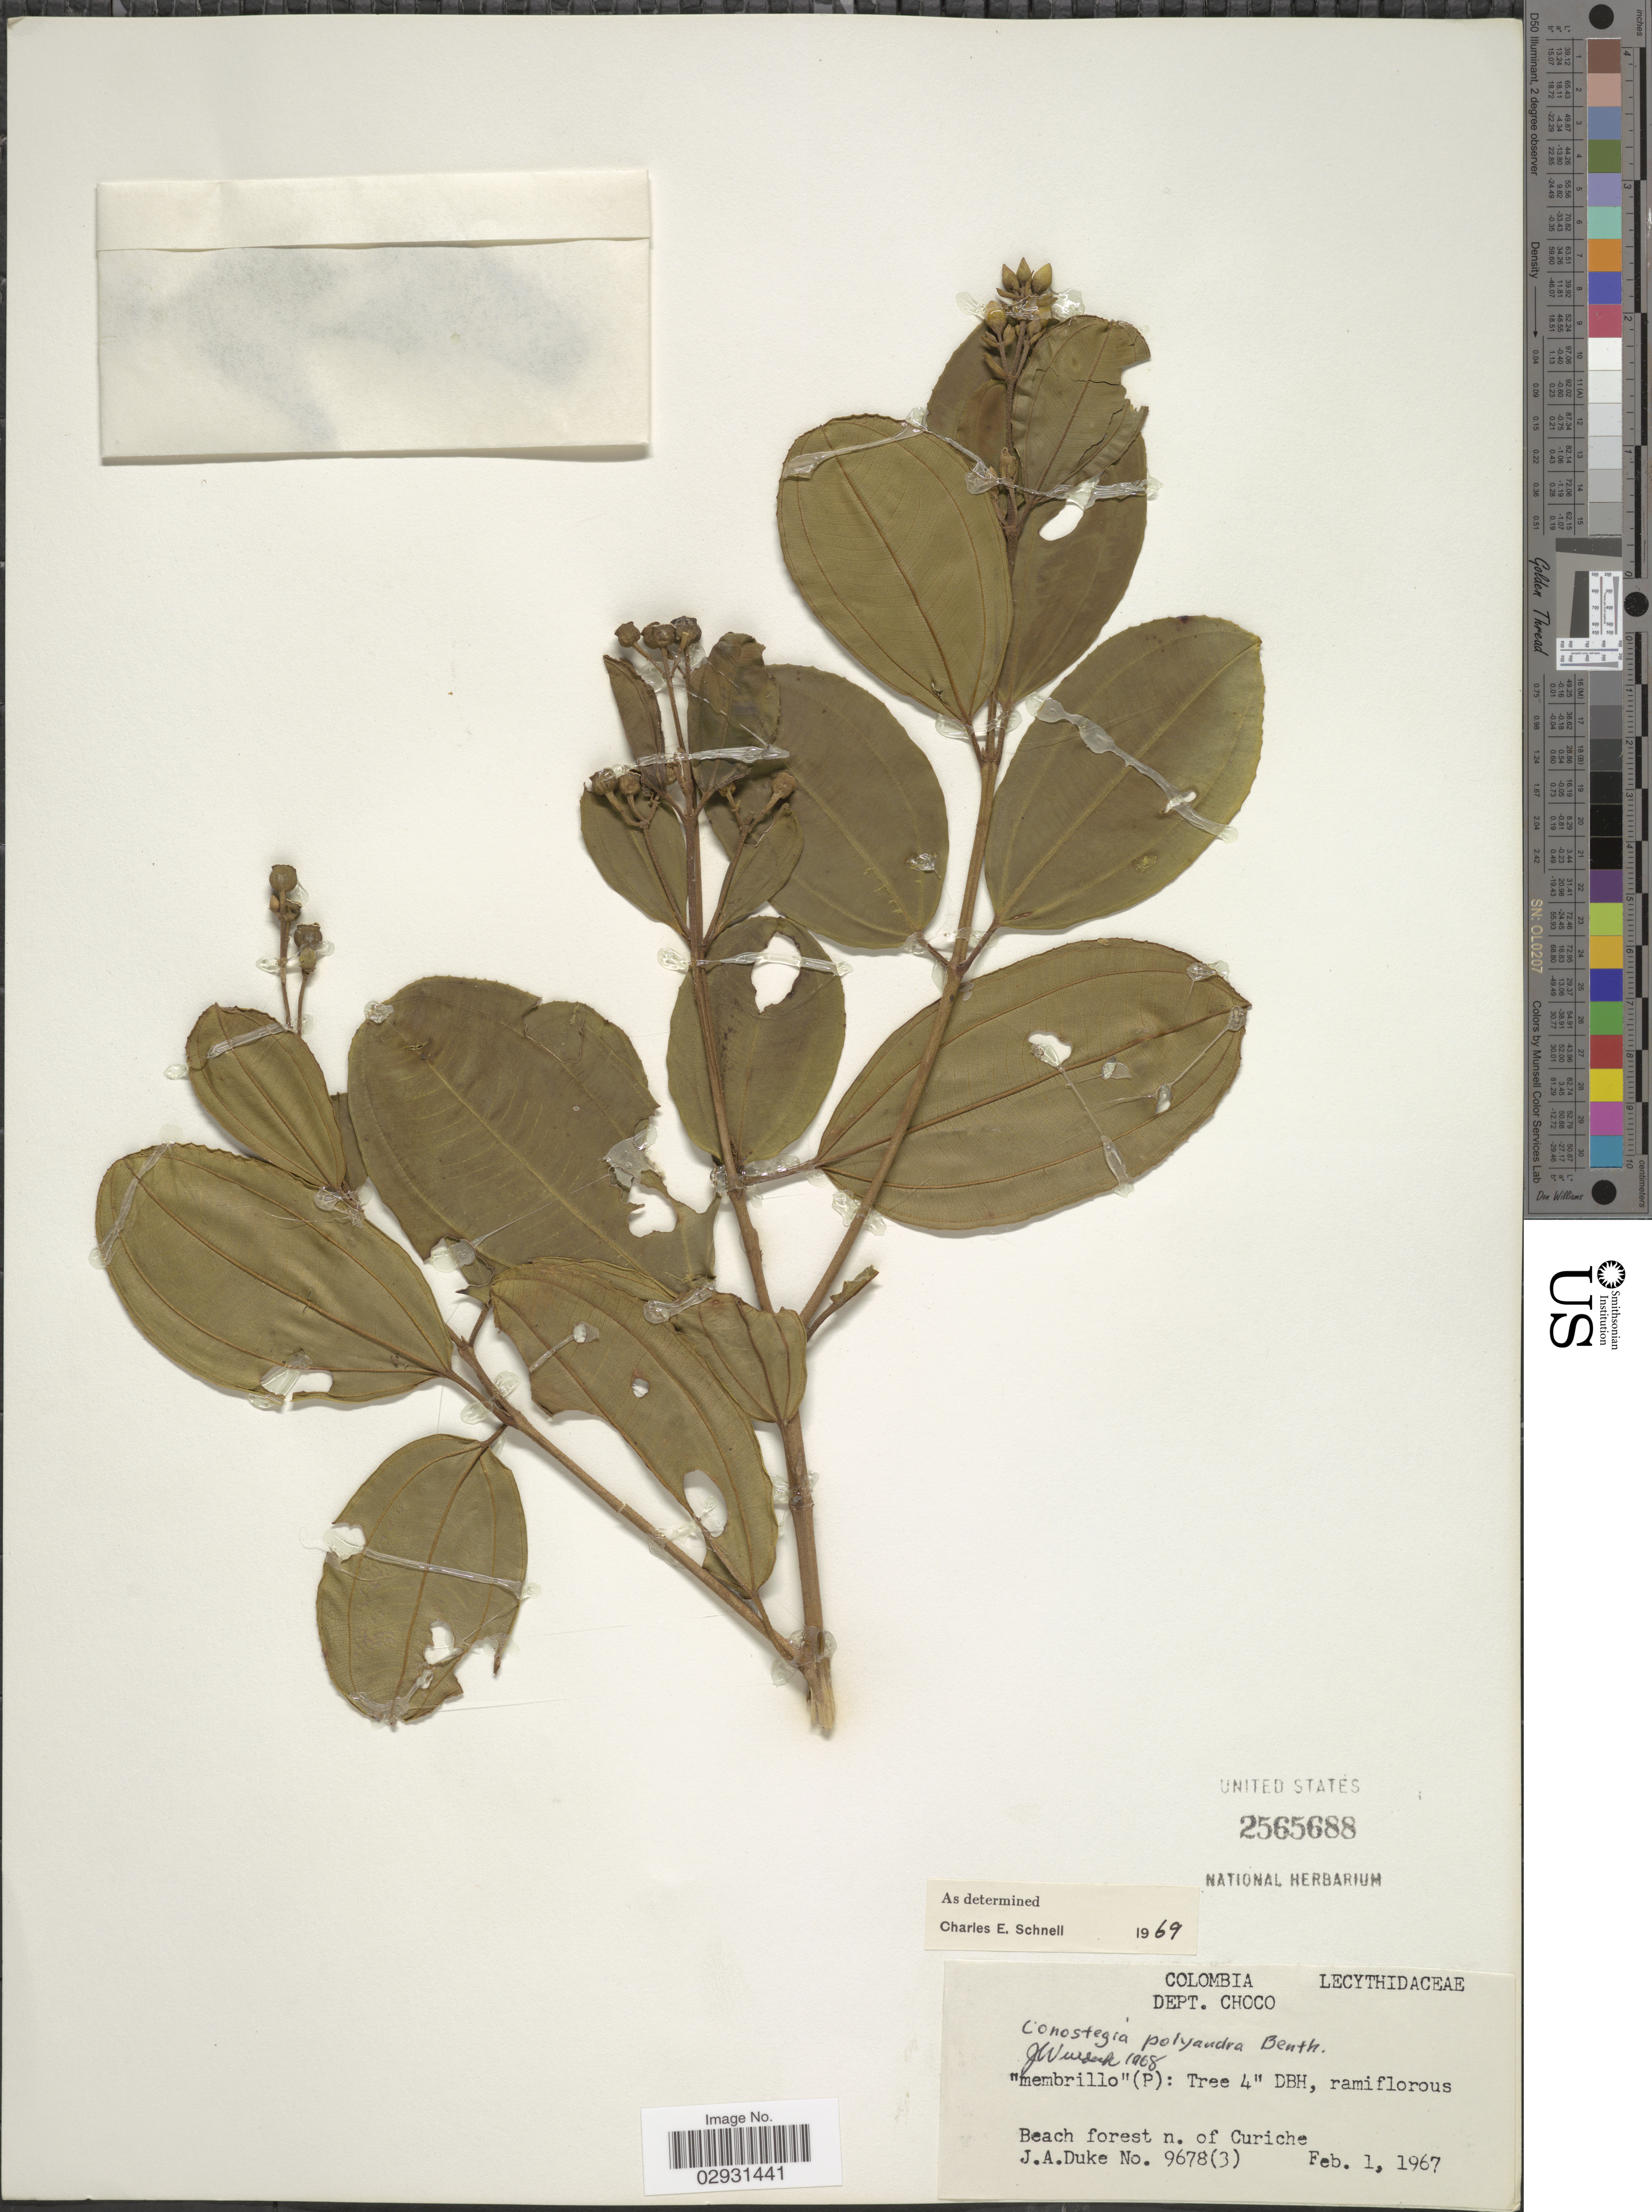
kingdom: Plantae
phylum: Tracheophyta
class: Magnoliopsida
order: Myrtales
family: Melastomataceae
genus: Conostegia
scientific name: Conostegia polyandra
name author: Benth.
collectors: J. A. Duke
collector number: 9678(3)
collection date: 1967-02-01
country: Colombia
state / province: Chocó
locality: Dept. Choco. Beach forest n. of Curiche.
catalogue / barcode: US 2565688